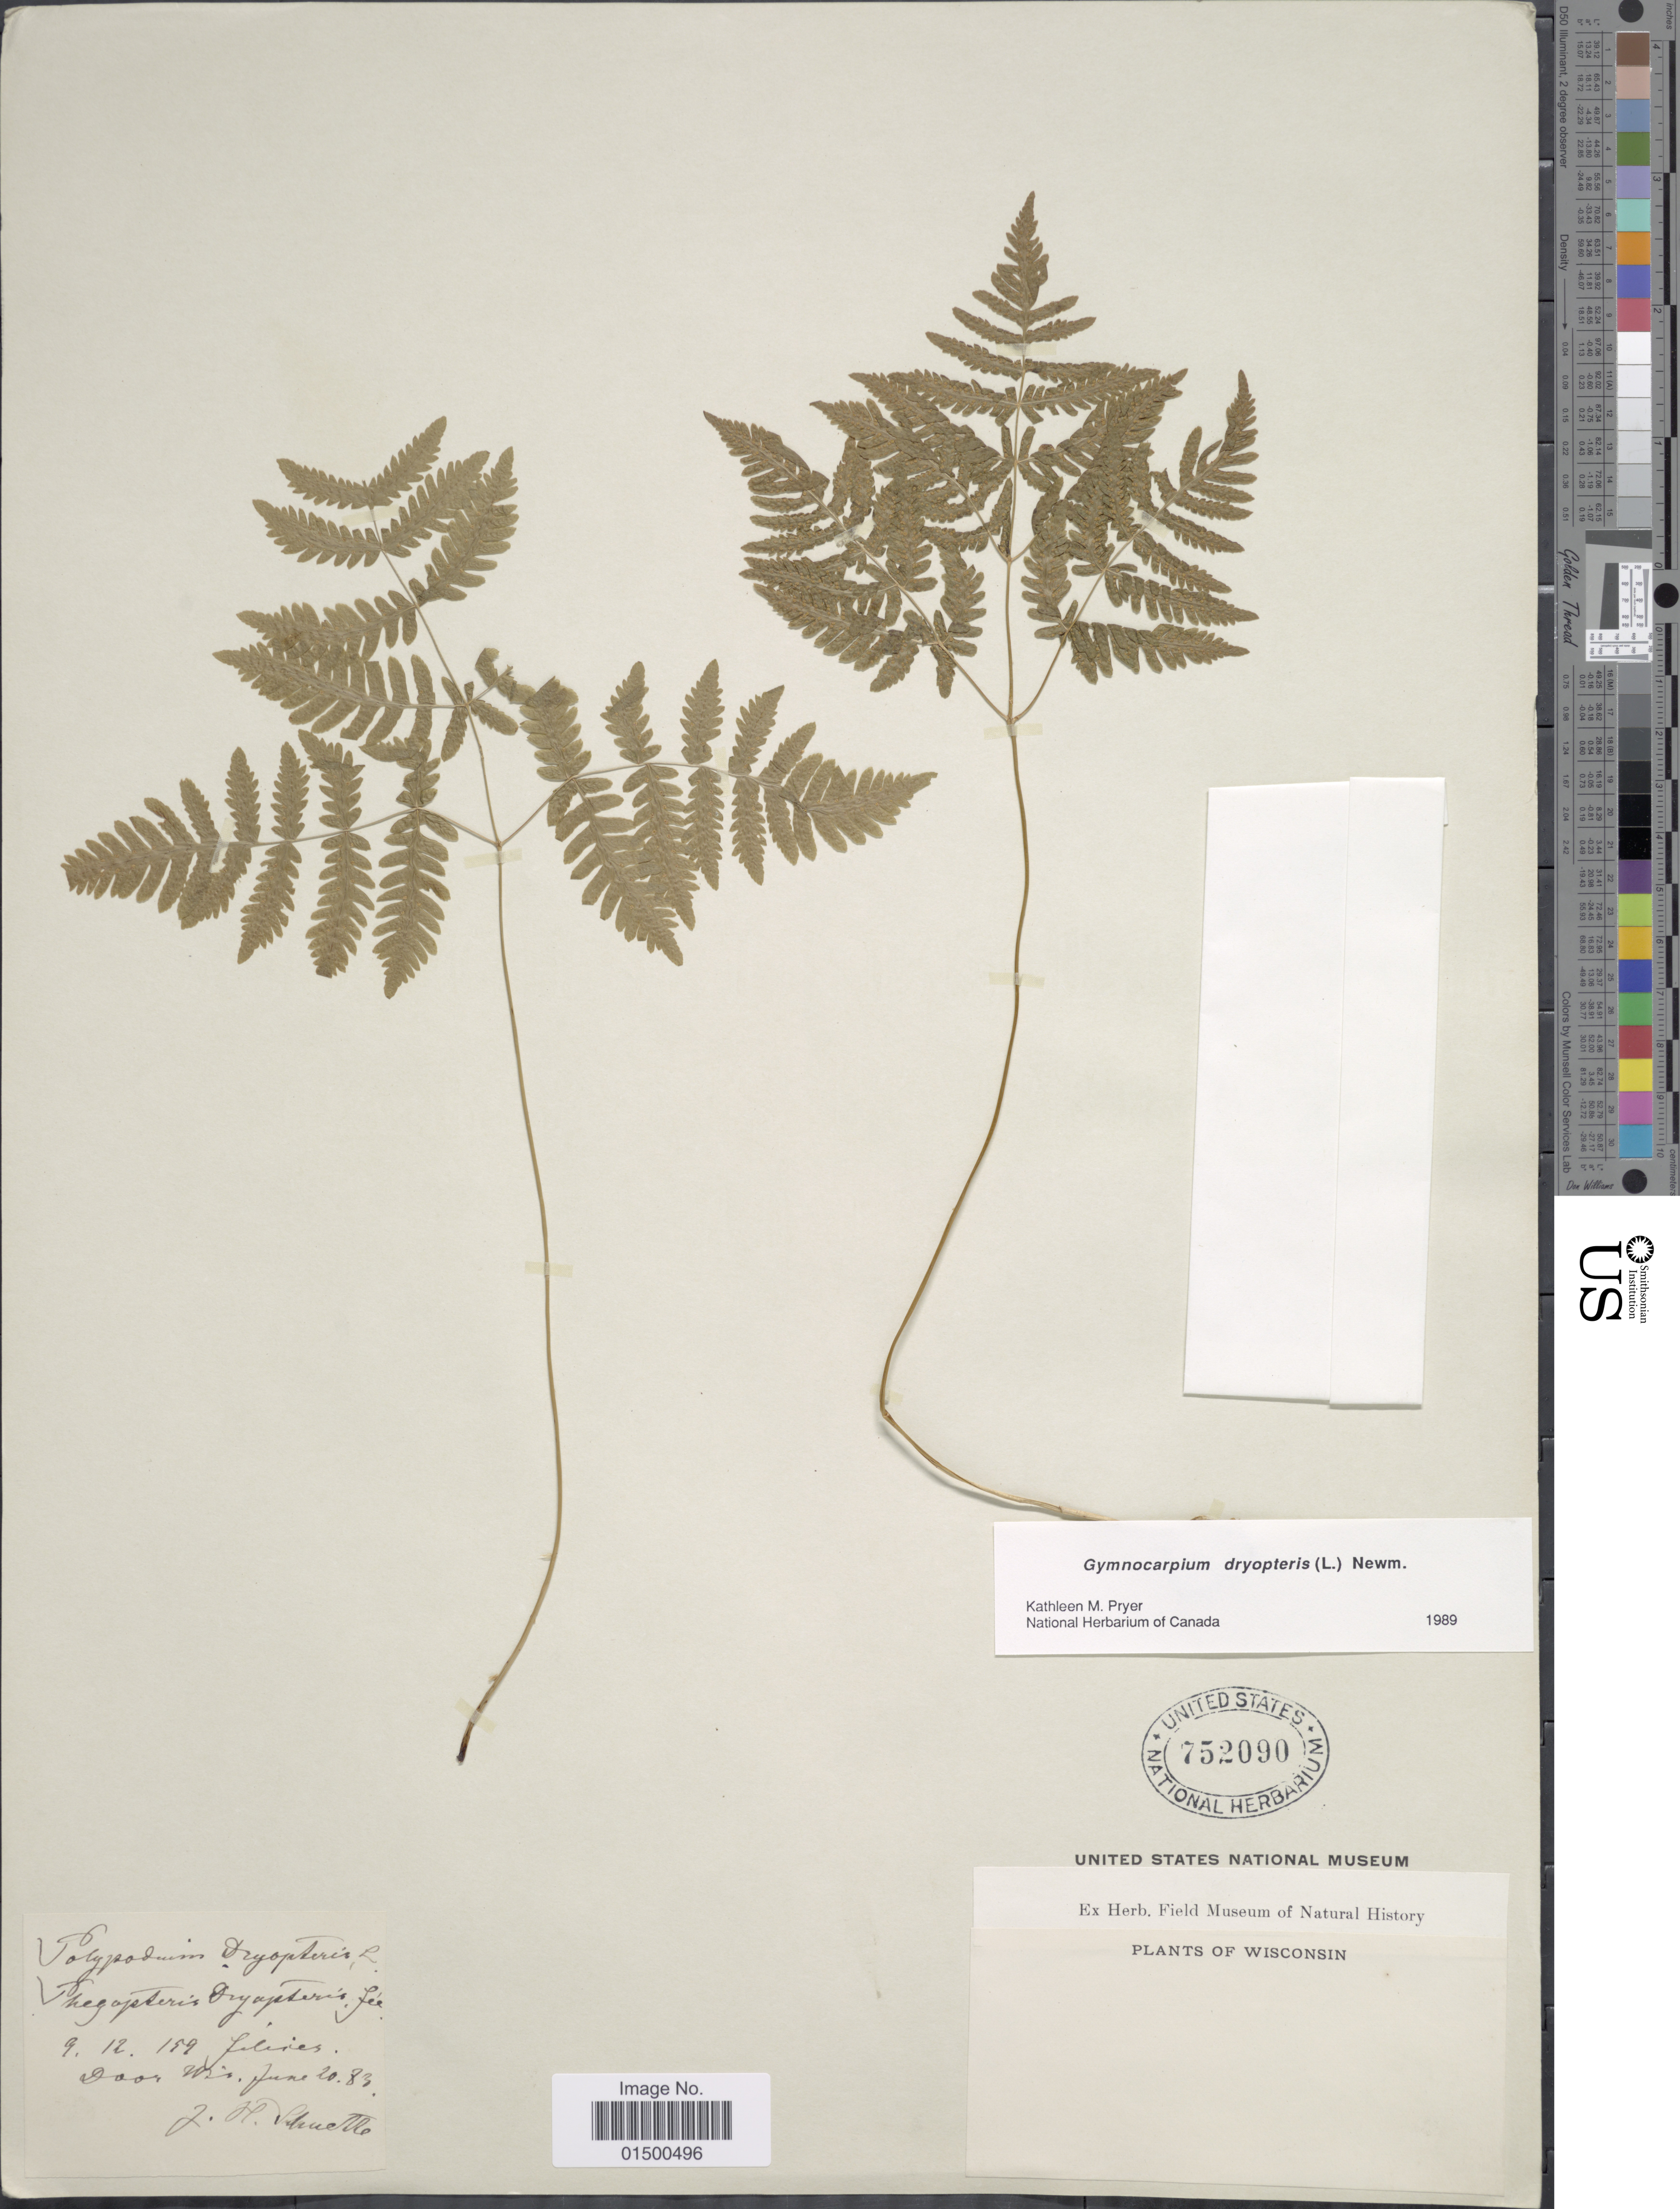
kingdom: Plantae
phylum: Tracheophyta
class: Polypodiopsida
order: Polypodiales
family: Cystopteridaceae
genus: Gymnocarpium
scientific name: Gymnocarpium dryopteris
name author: (L.) Newman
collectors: J. H. Schuette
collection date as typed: June 20, 83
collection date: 1883-06-20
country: United States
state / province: Wisconsin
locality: Door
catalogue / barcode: US 752090